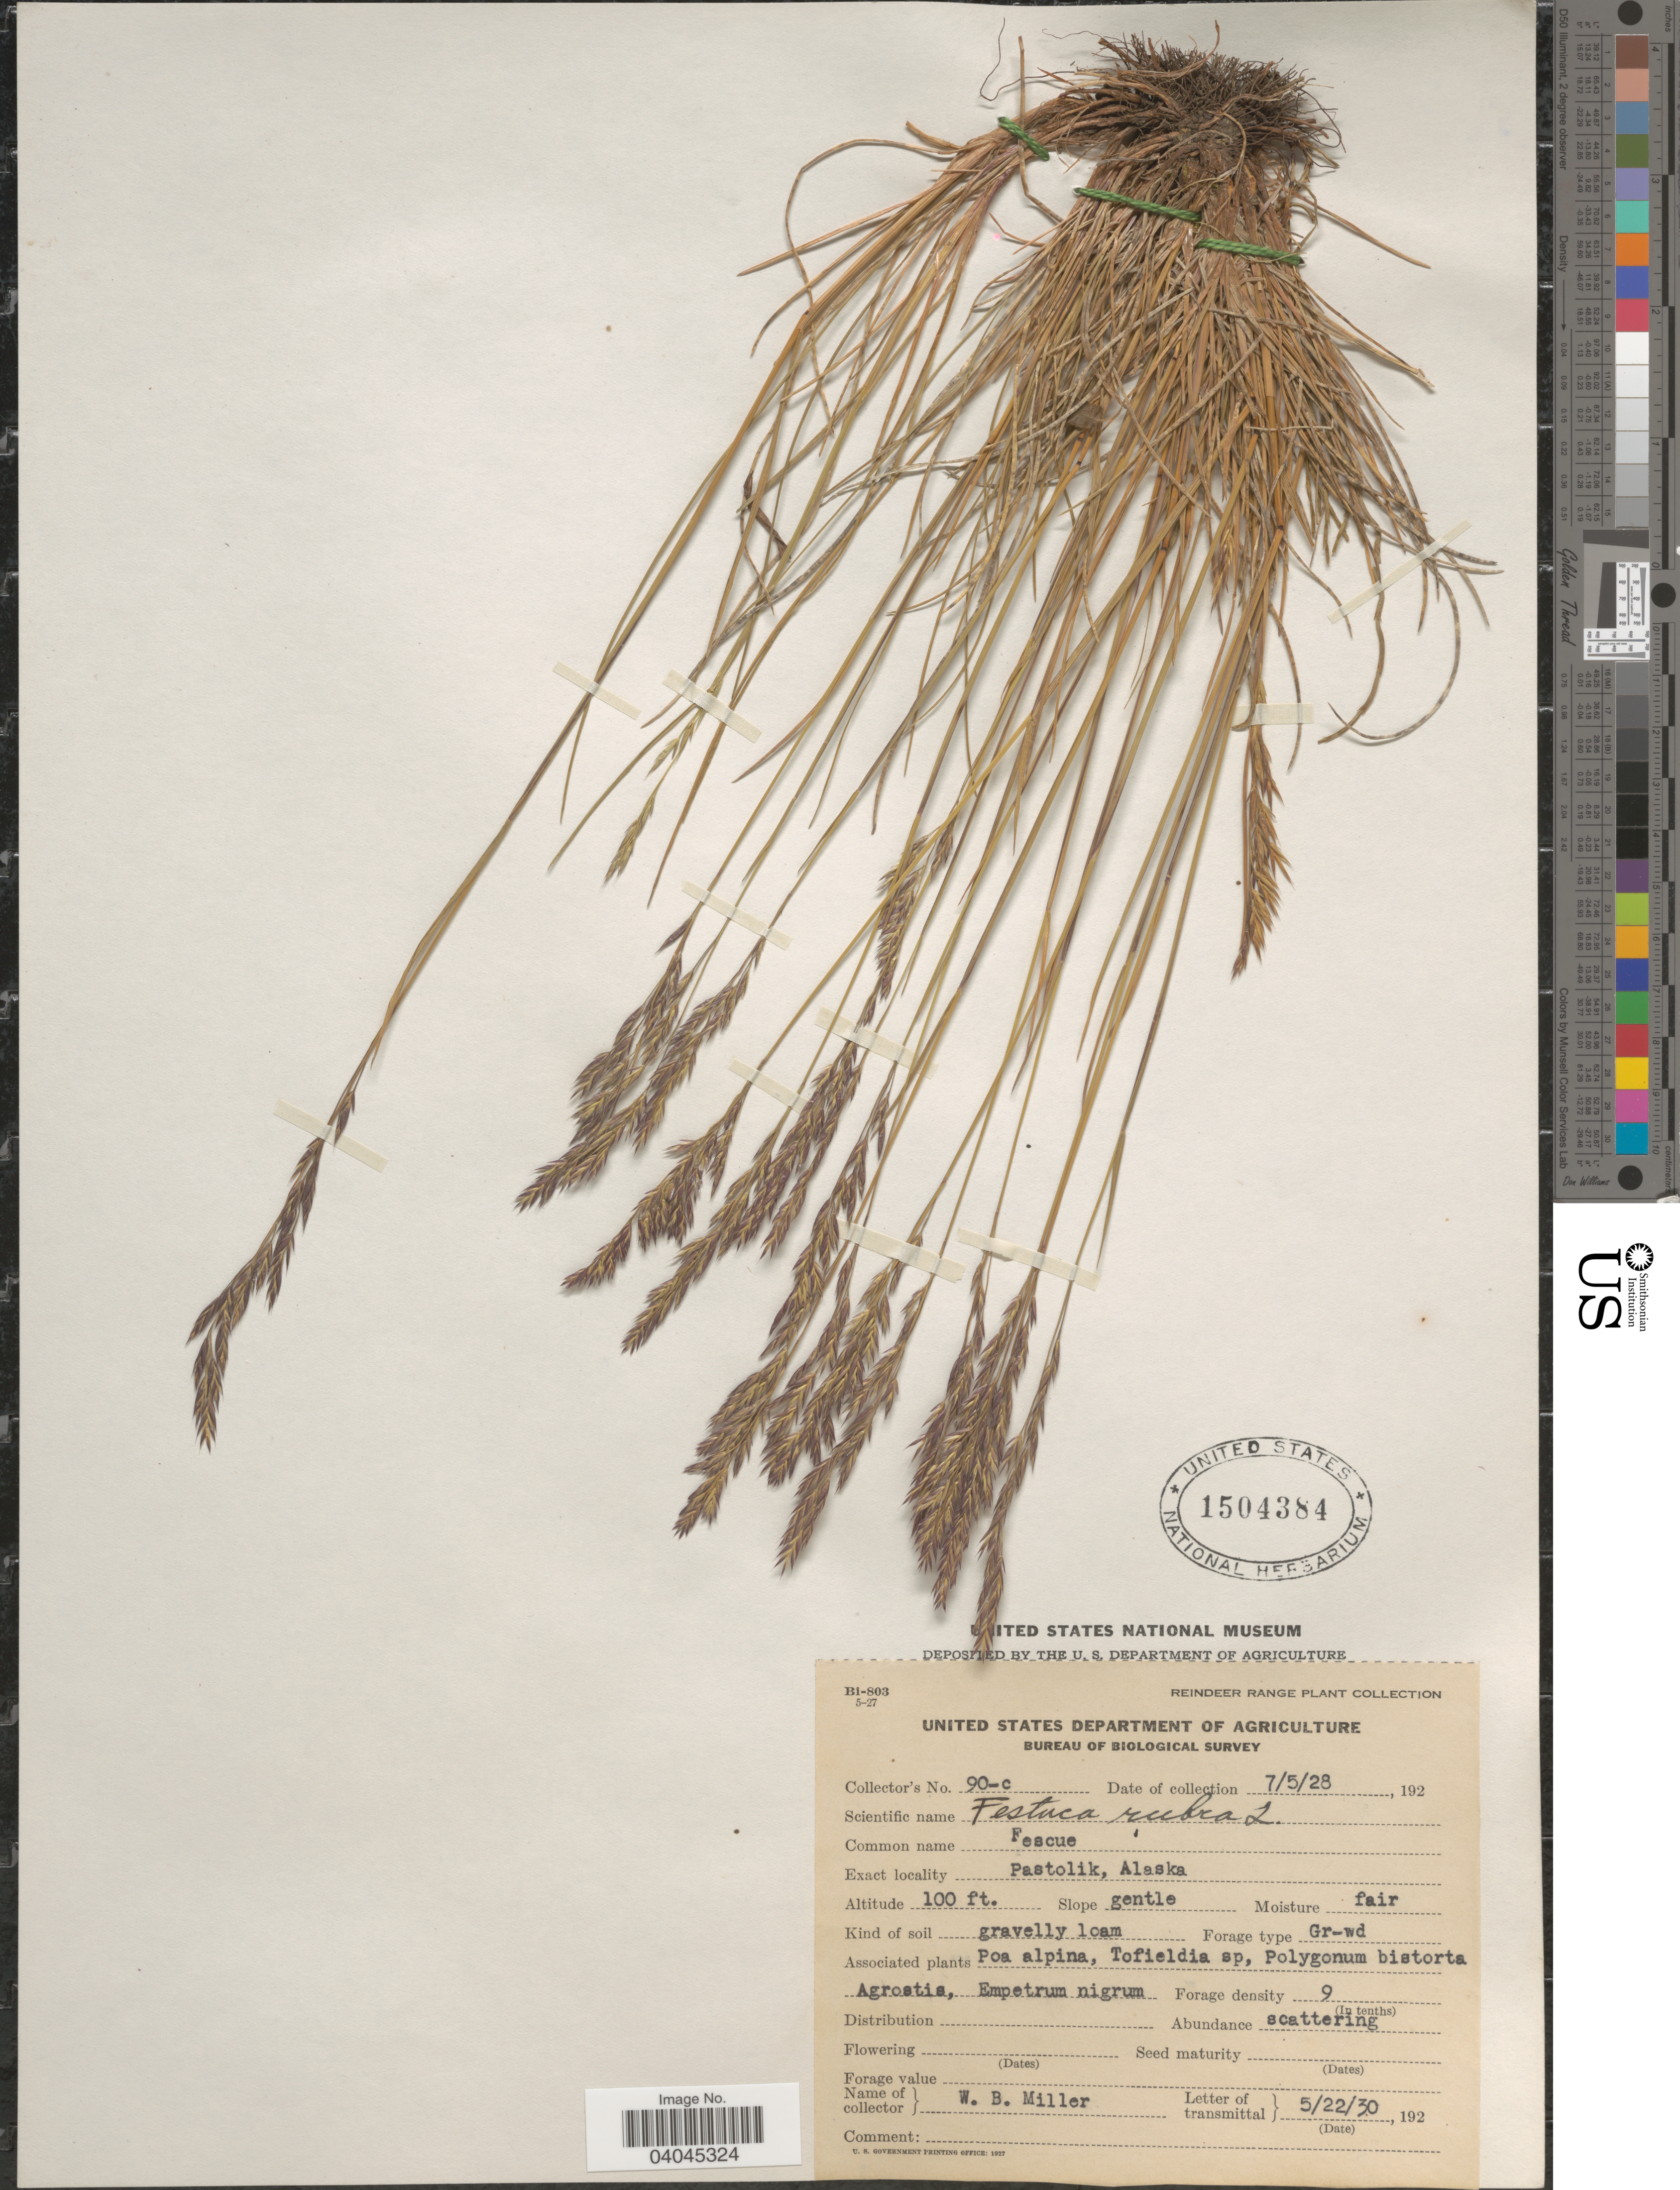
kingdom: Plantae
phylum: Tracheophyta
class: Liliopsida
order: Poales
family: Poaceae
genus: Festuca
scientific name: Festuca rubra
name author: L.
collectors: W. Miller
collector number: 90-c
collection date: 1928-07-05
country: United States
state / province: Alaska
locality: Pastolik.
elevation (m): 30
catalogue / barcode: US 1504384